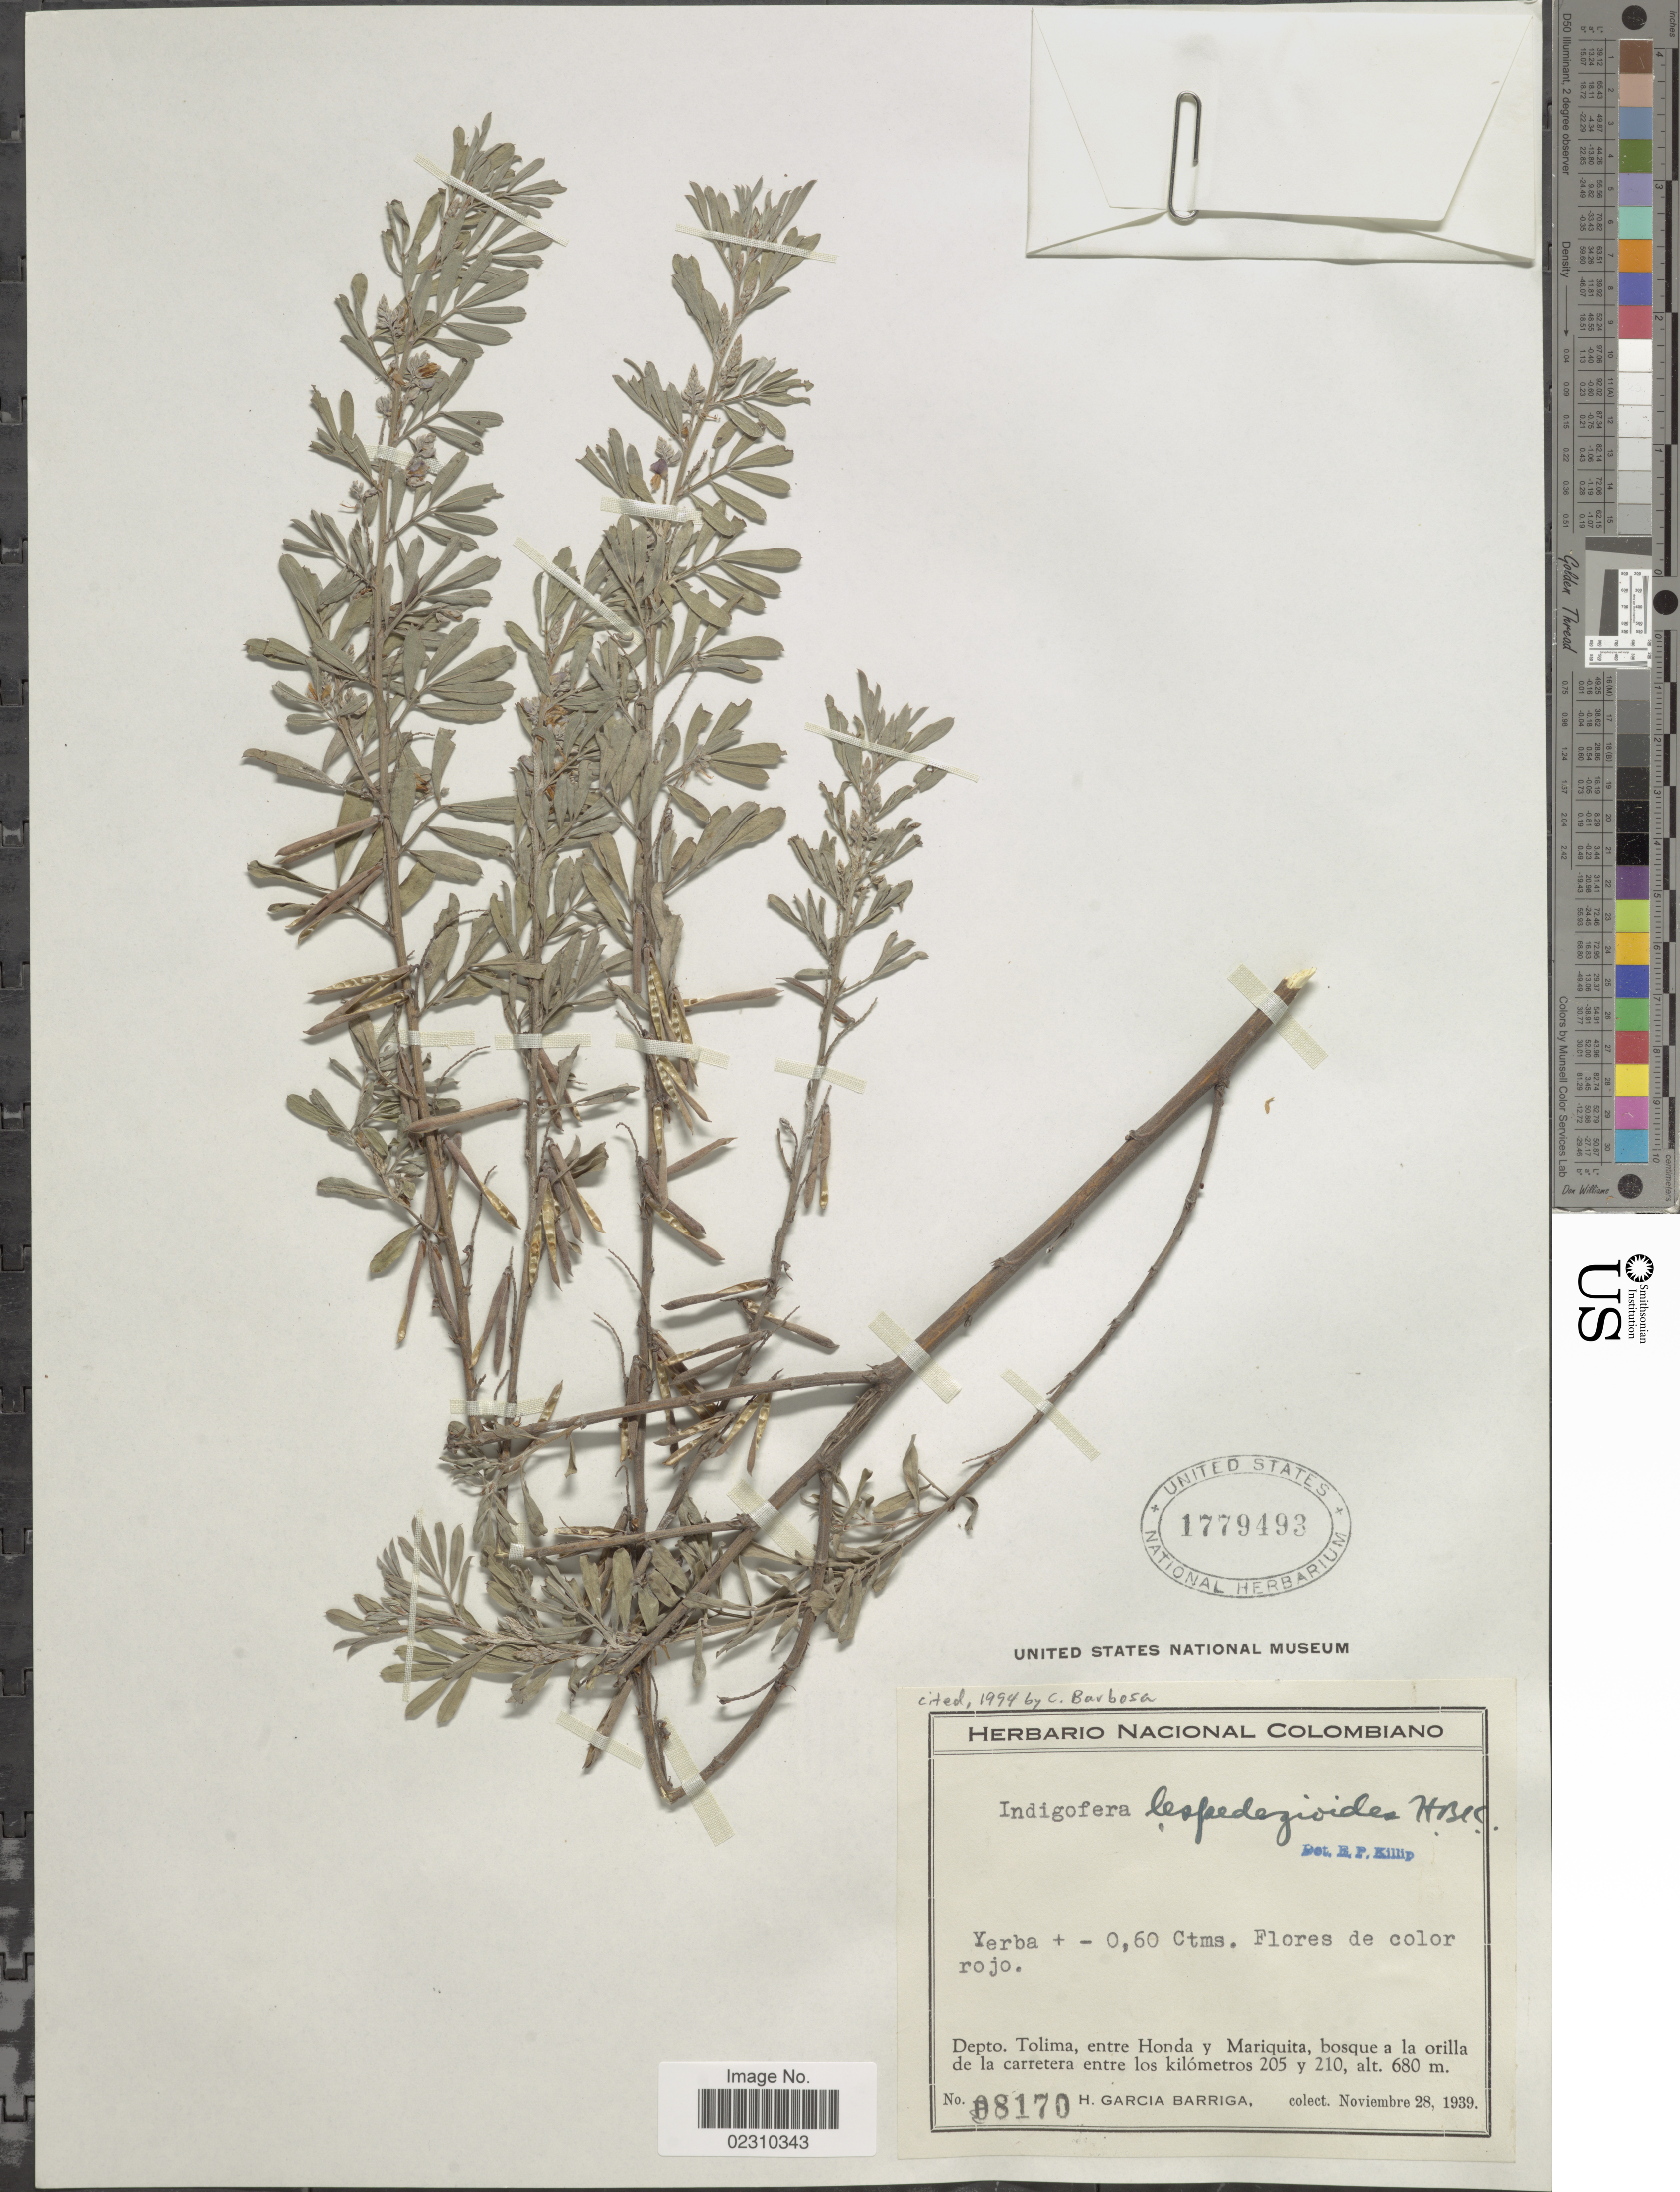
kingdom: Plantae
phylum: Tracheophyta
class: Magnoliopsida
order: Fabales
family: Fabaceae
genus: Indigofera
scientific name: Indigofera lespedezioides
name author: Kunth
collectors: H. García Barriga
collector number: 08170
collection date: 1939-11-28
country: Colombia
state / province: Tolima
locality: Depto. Tolima, entr Honda y Mariquita, bosqe a la orilla de la carretera entre los kiolometros 205 y 210.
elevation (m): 680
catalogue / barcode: US 1779493